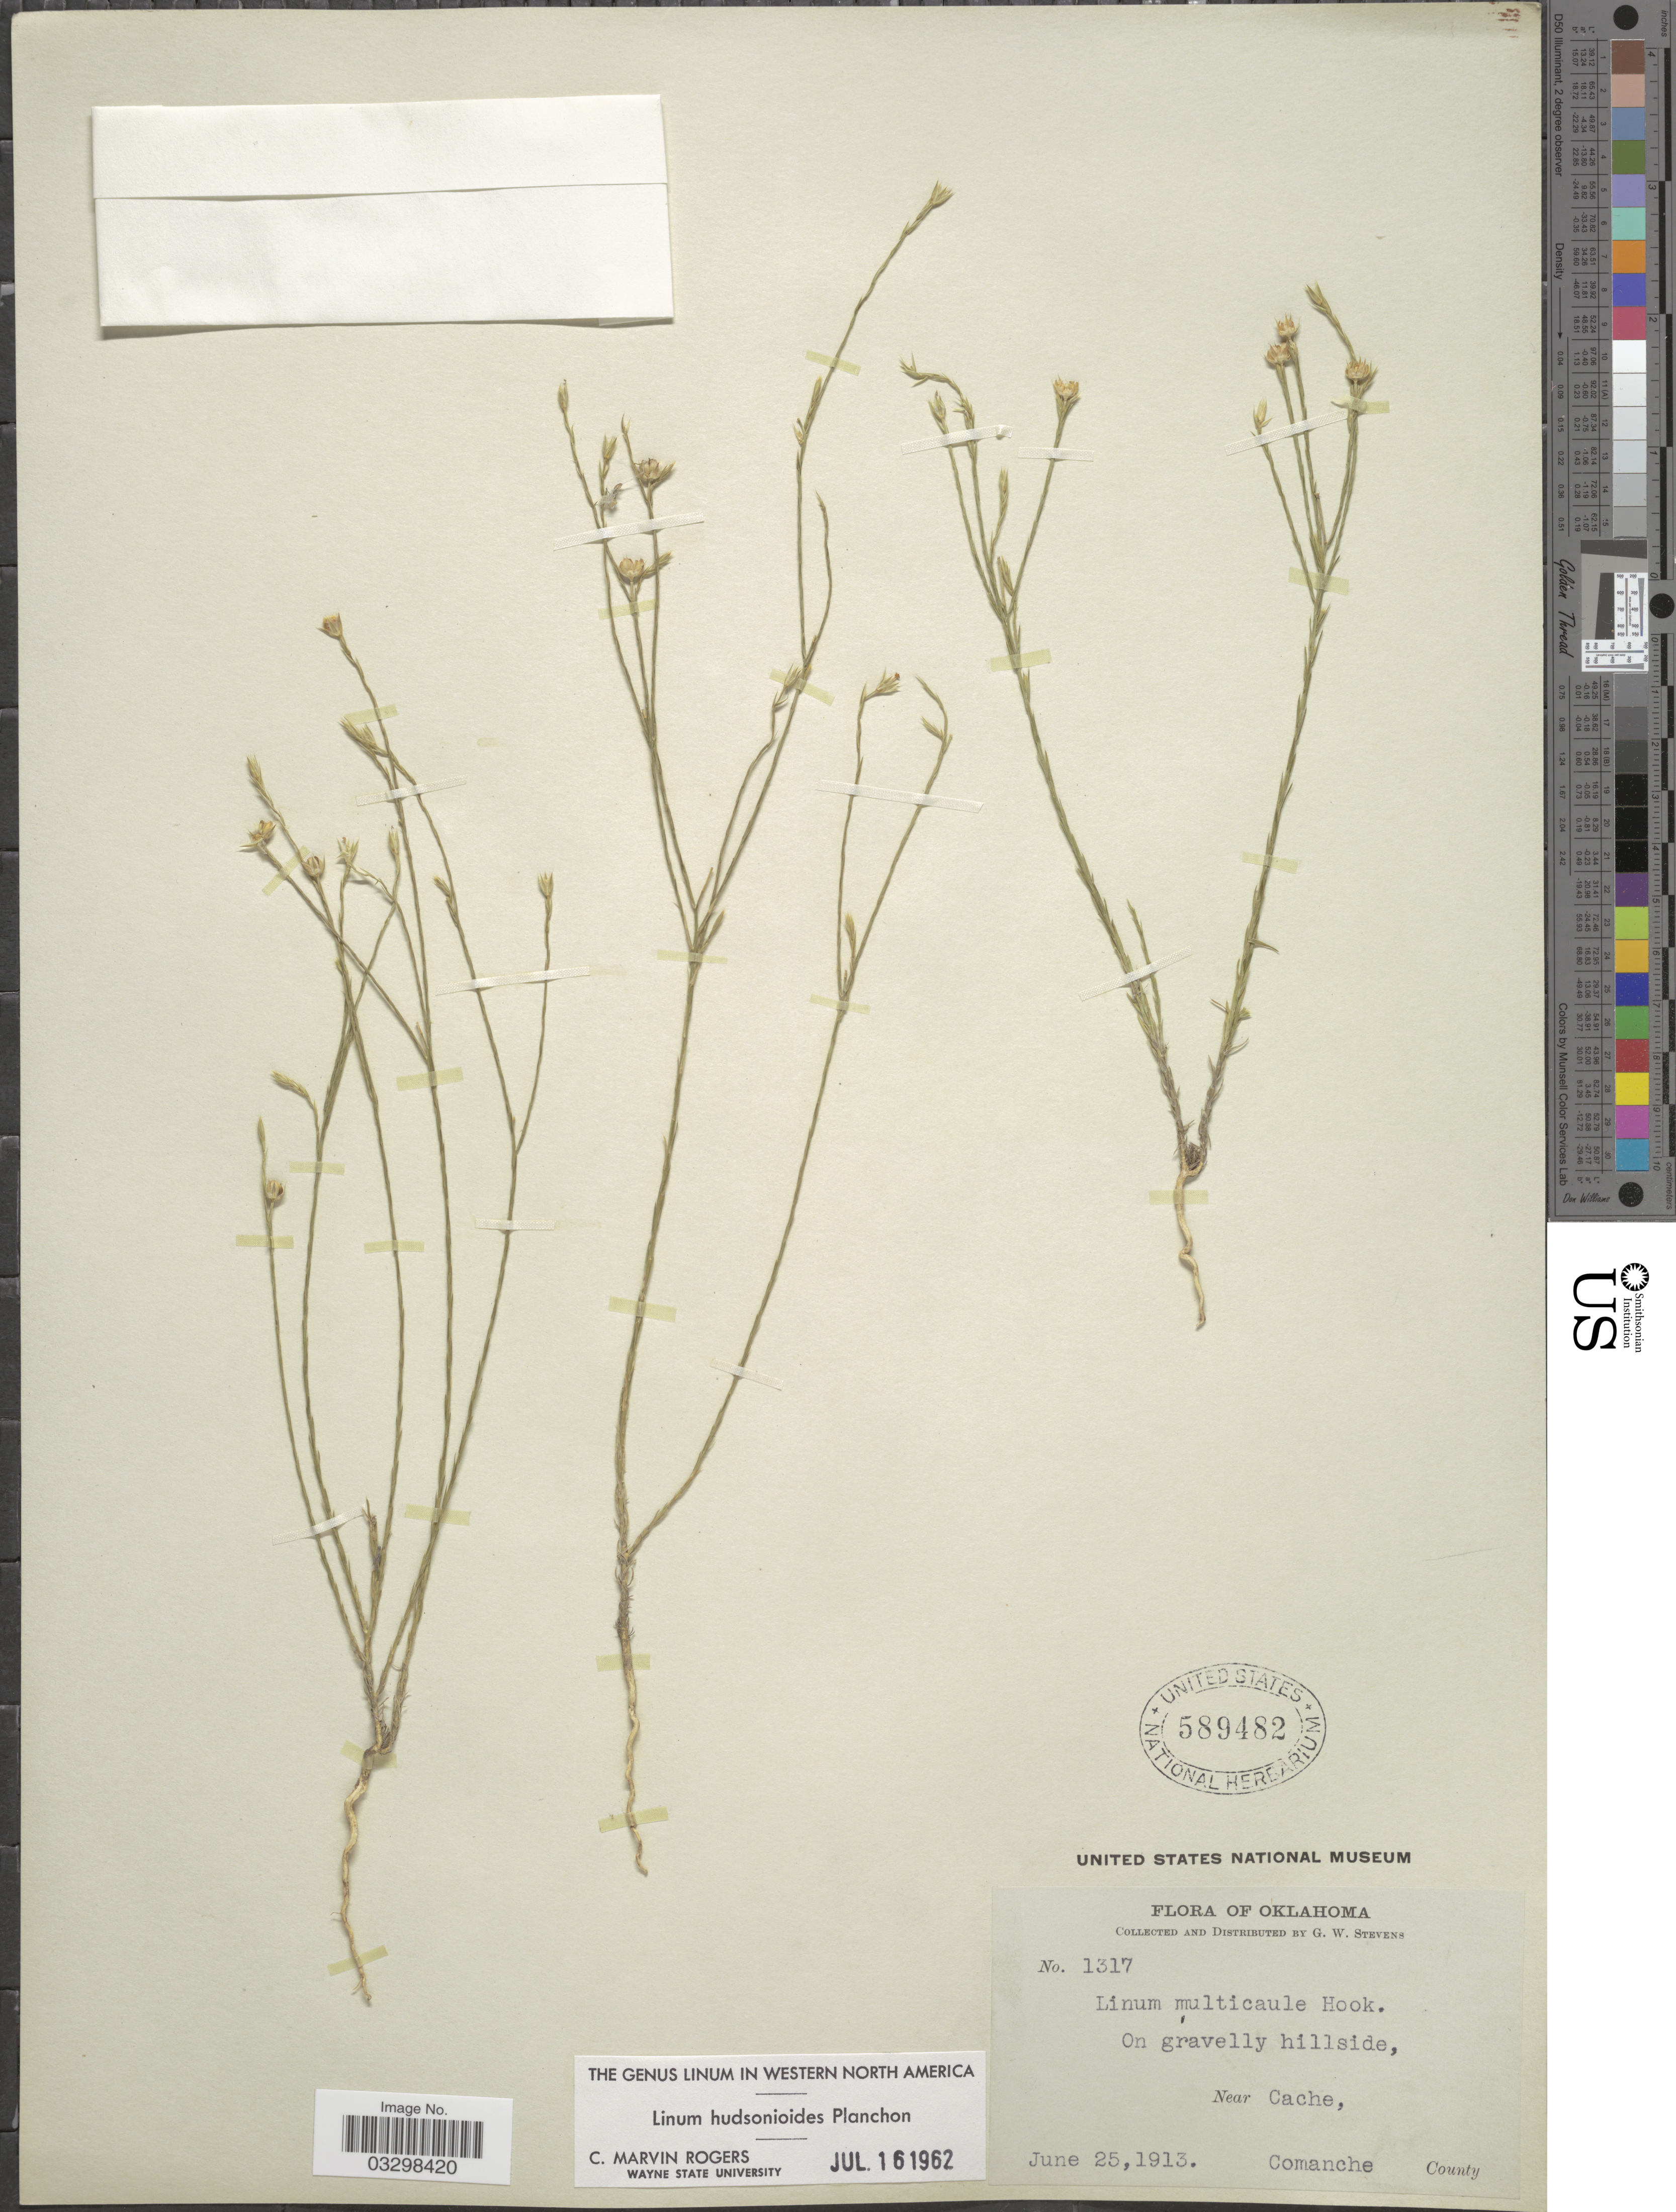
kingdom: Plantae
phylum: Tracheophyta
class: Magnoliopsida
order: Malpighiales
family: Linaceae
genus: Linum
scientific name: Linum hudsonioides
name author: Planch.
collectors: G. W. Stevens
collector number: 1317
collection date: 1913-06-25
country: United States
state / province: Oklahoma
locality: Near Cache, Comanche County.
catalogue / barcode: US 589482